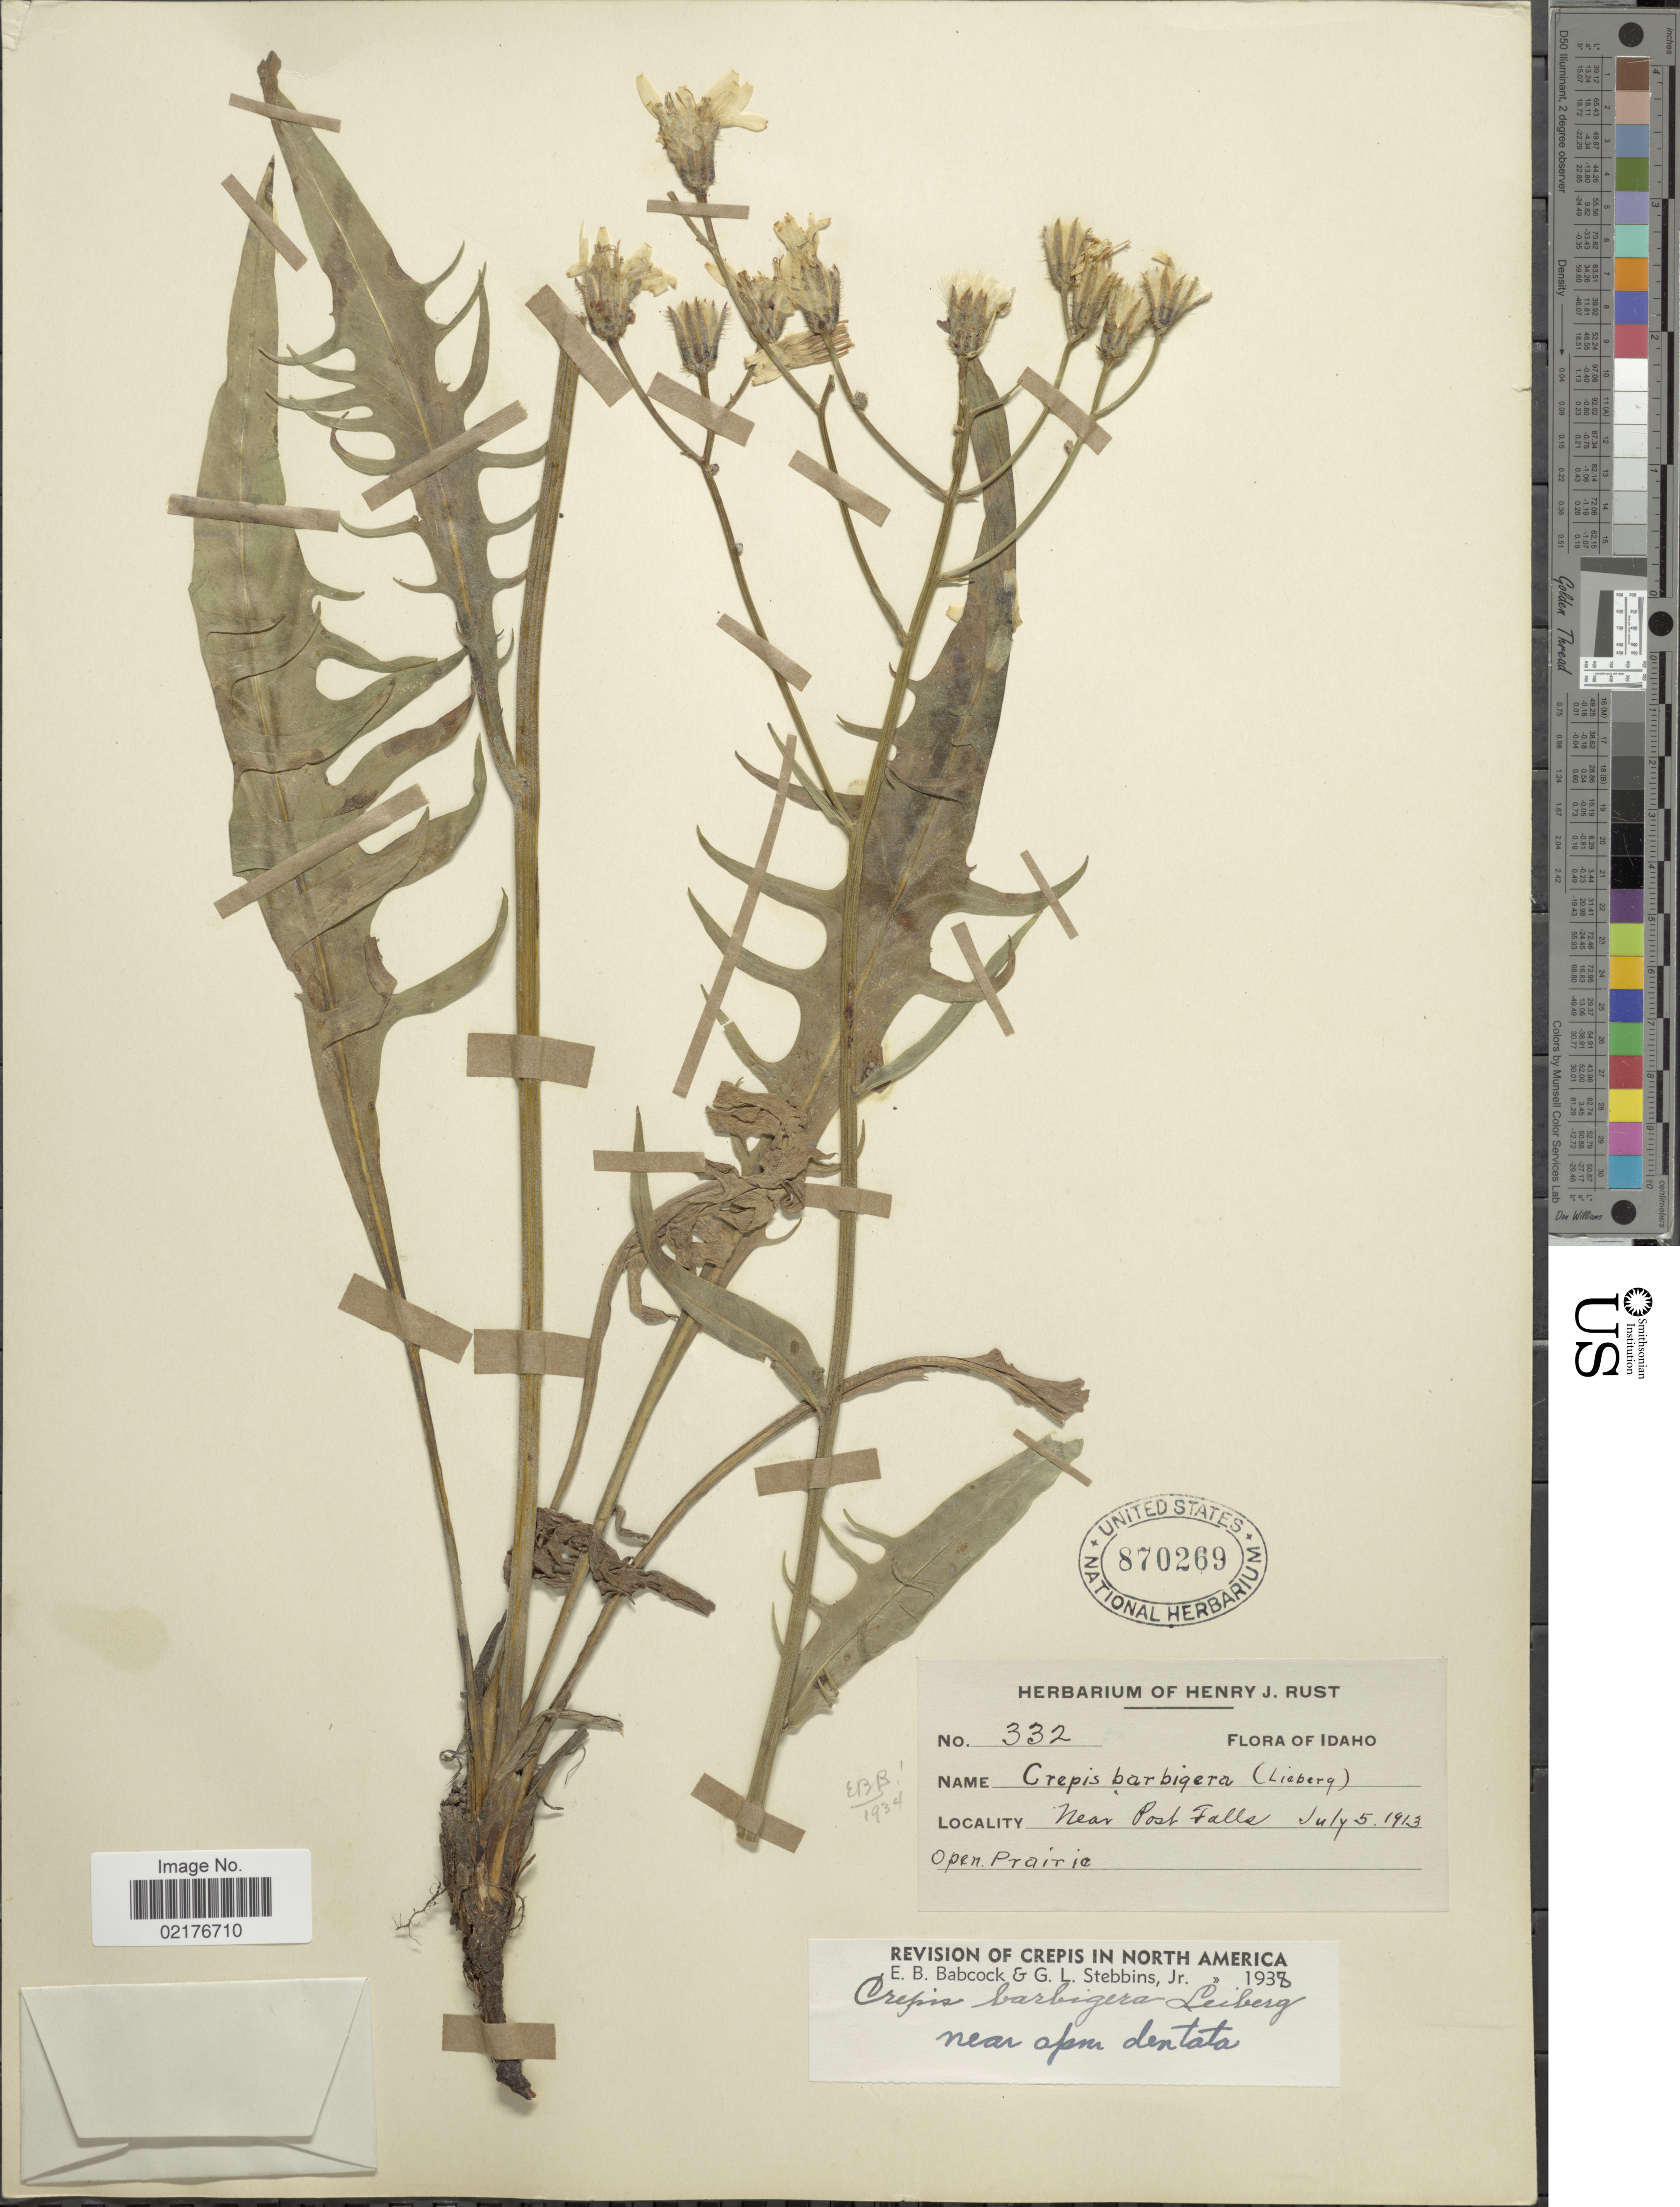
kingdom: Plantae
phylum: Tracheophyta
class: Magnoliopsida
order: Asterales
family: Asteraceae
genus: Crepis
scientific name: Crepis barbigera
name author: Leiberg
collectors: ex herb. Henry J. Rust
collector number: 332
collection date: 1913-07-05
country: United States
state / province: Idaho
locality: Near Post Falls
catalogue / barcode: US 870269